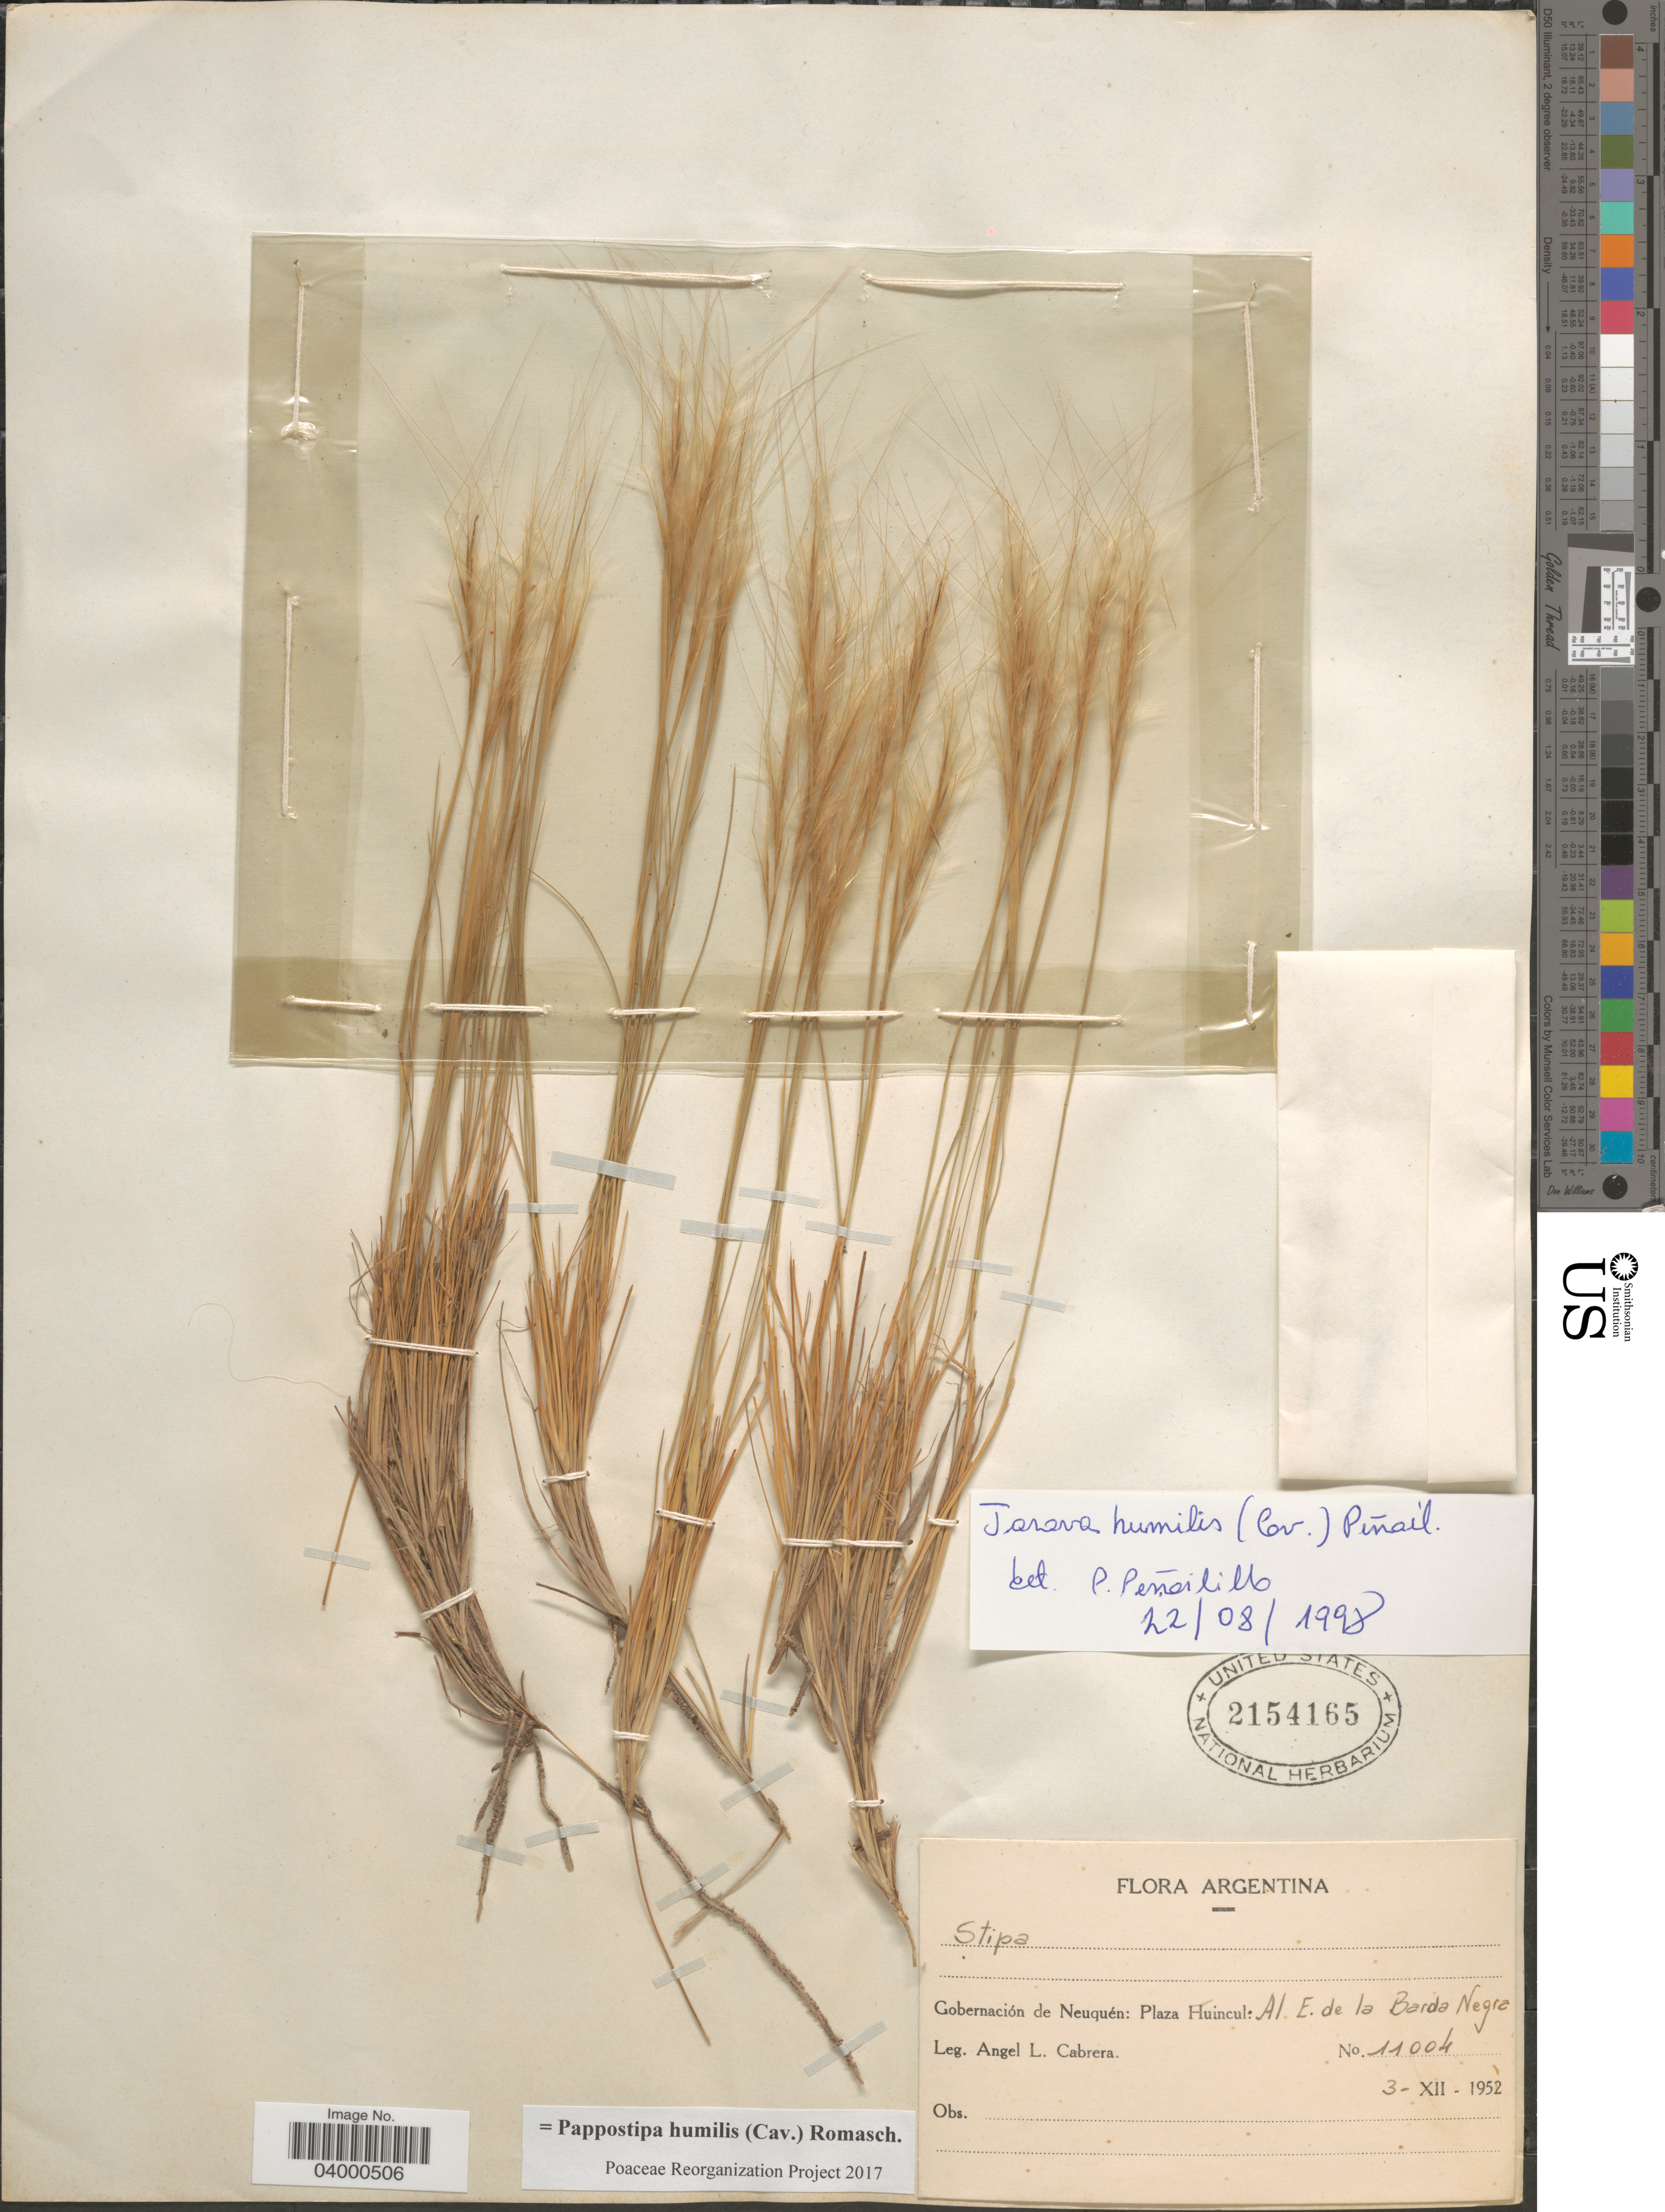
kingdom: Plantae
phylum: Tracheophyta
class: Liliopsida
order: Poales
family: Poaceae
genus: Pappostipa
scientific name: Pappostipa humilis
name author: (Cav.) Romasch.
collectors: A. L. Cabrera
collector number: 11004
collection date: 1952-12-03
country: Argentina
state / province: Neuquen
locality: Gobernación de Neuquén: Plaza Huincul: Al. E. de la Barda Negra.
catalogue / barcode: US 2154165